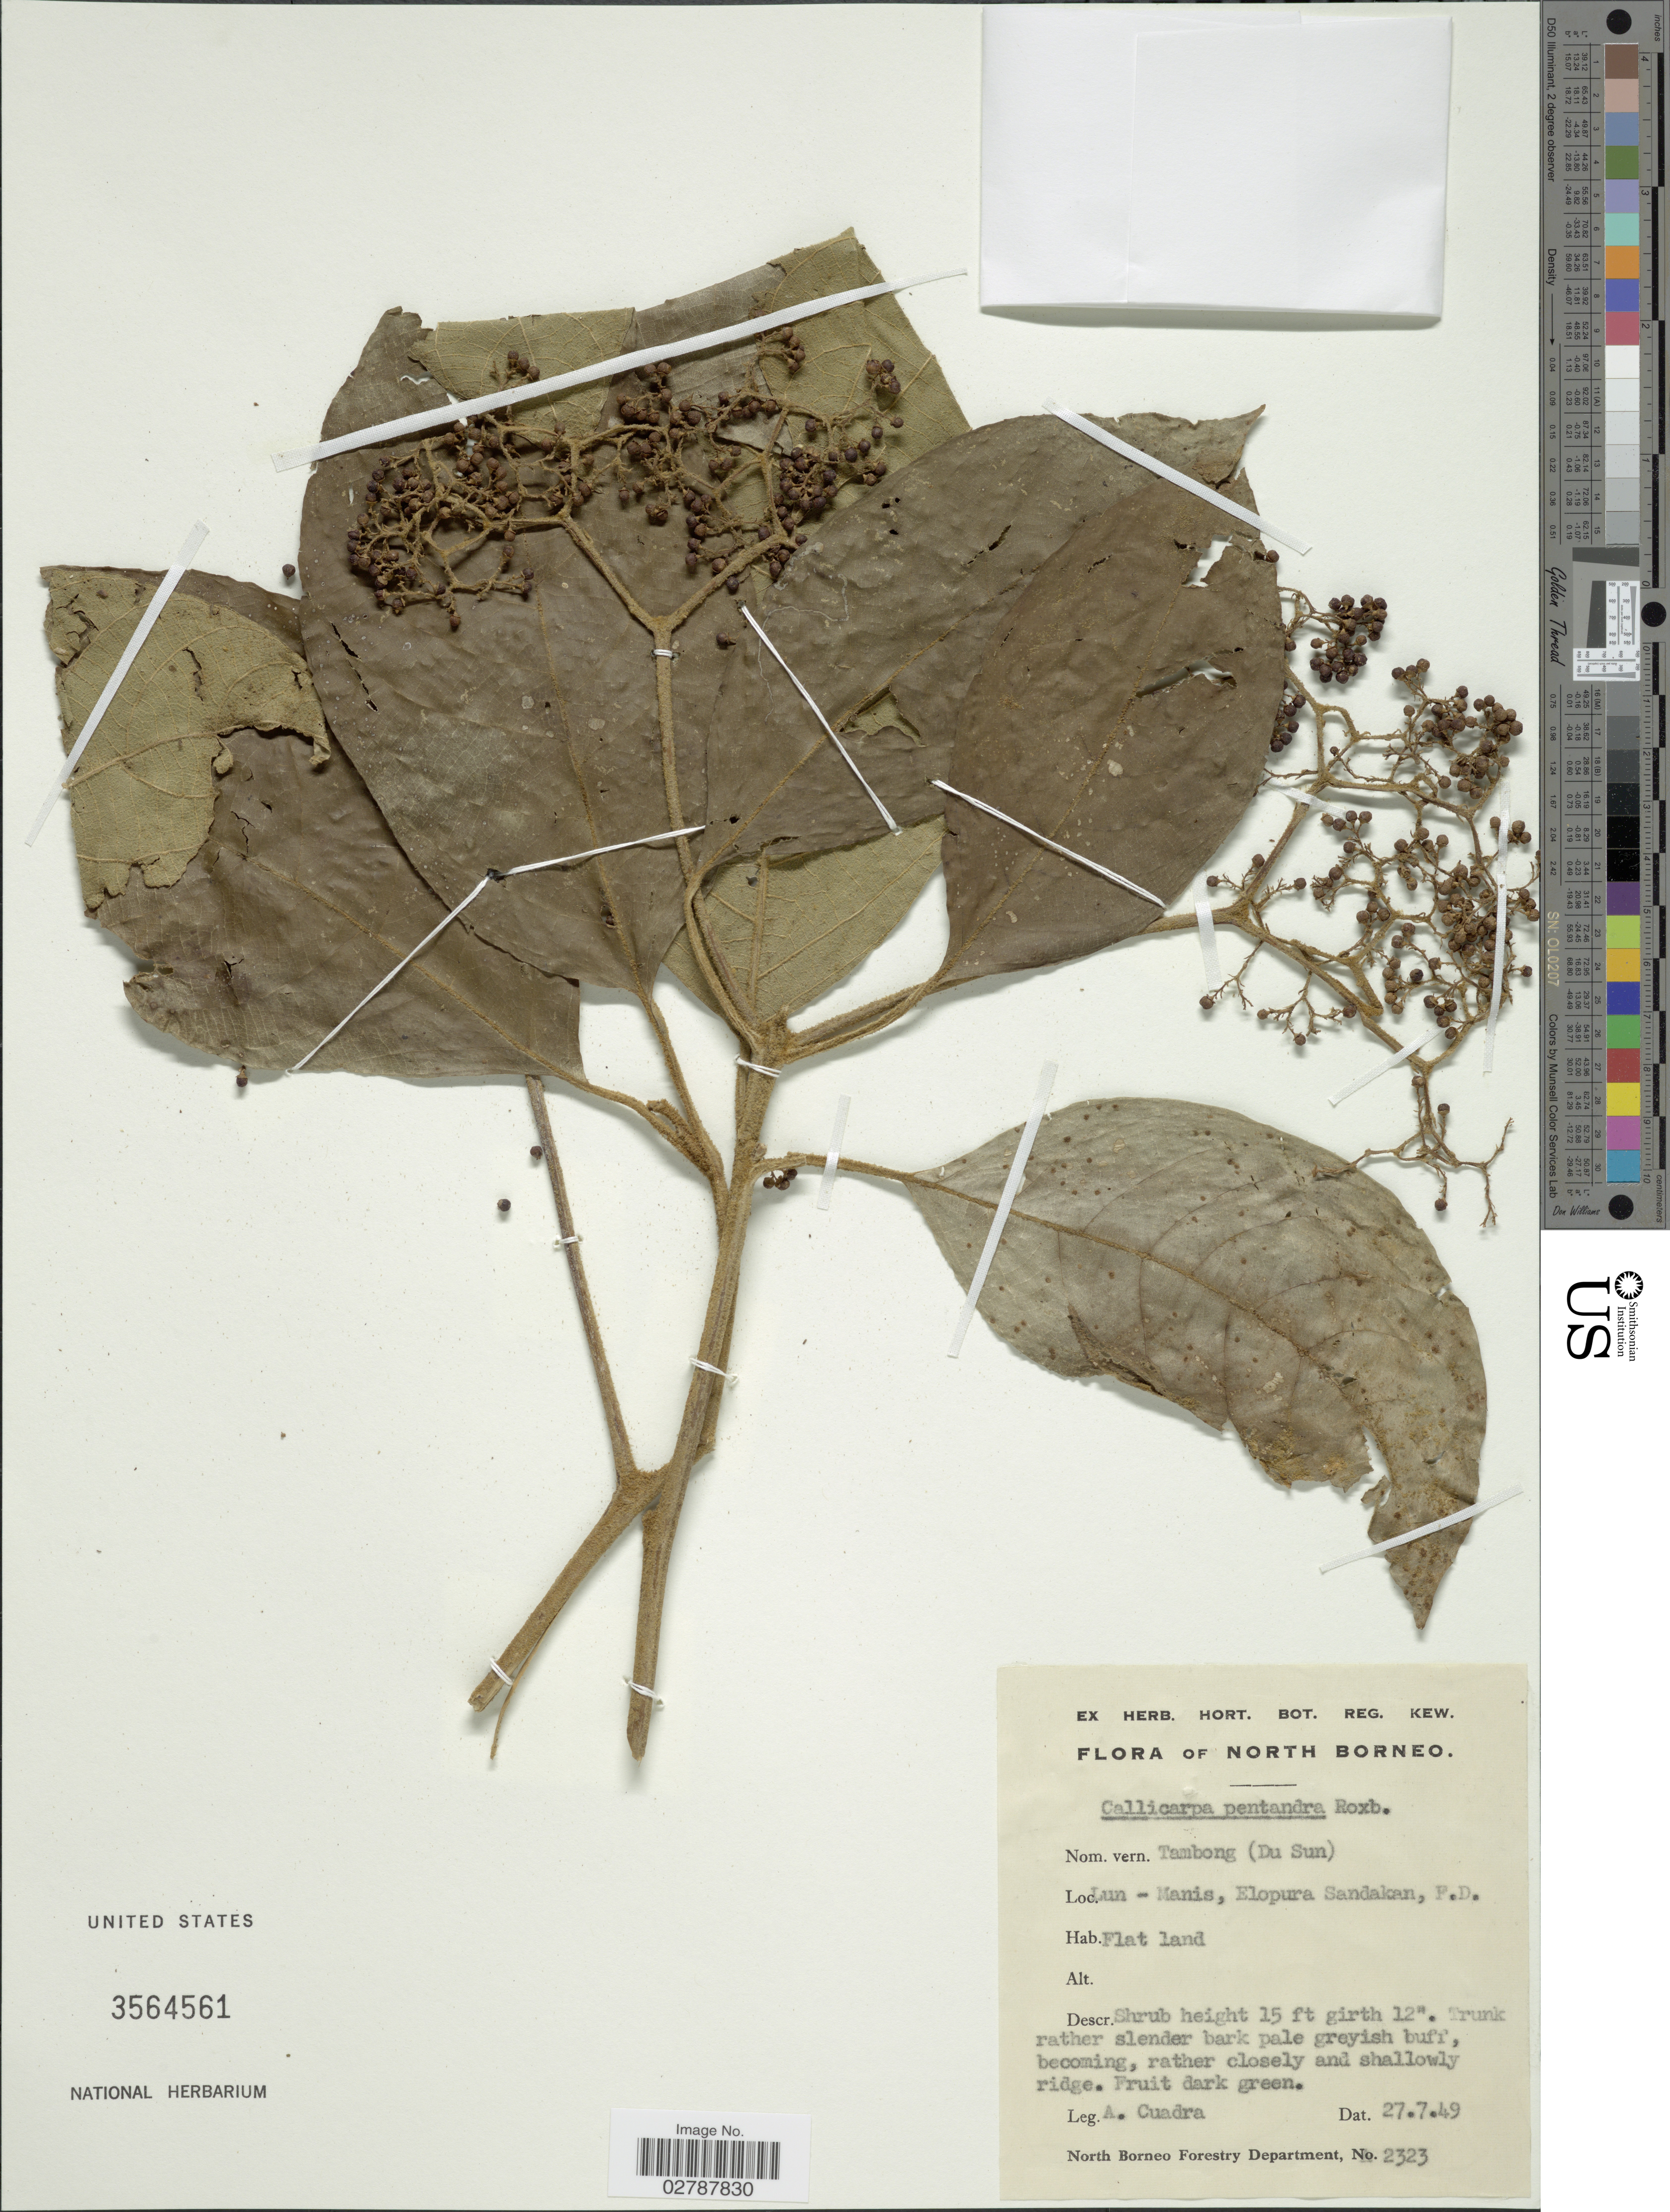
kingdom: Plantae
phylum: Tracheophyta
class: Magnoliopsida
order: Lamiales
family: Lamiaceae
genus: Callicarpa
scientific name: Callicarpa pentandra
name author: Roxb.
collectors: A. Cuadra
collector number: A*2323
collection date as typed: Transcribed d/m/y: 27/7/49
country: Malaysia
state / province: Sabah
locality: North Borneo. Lun- Manis, Elopura Sandakan, F.D.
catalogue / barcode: US 3564561